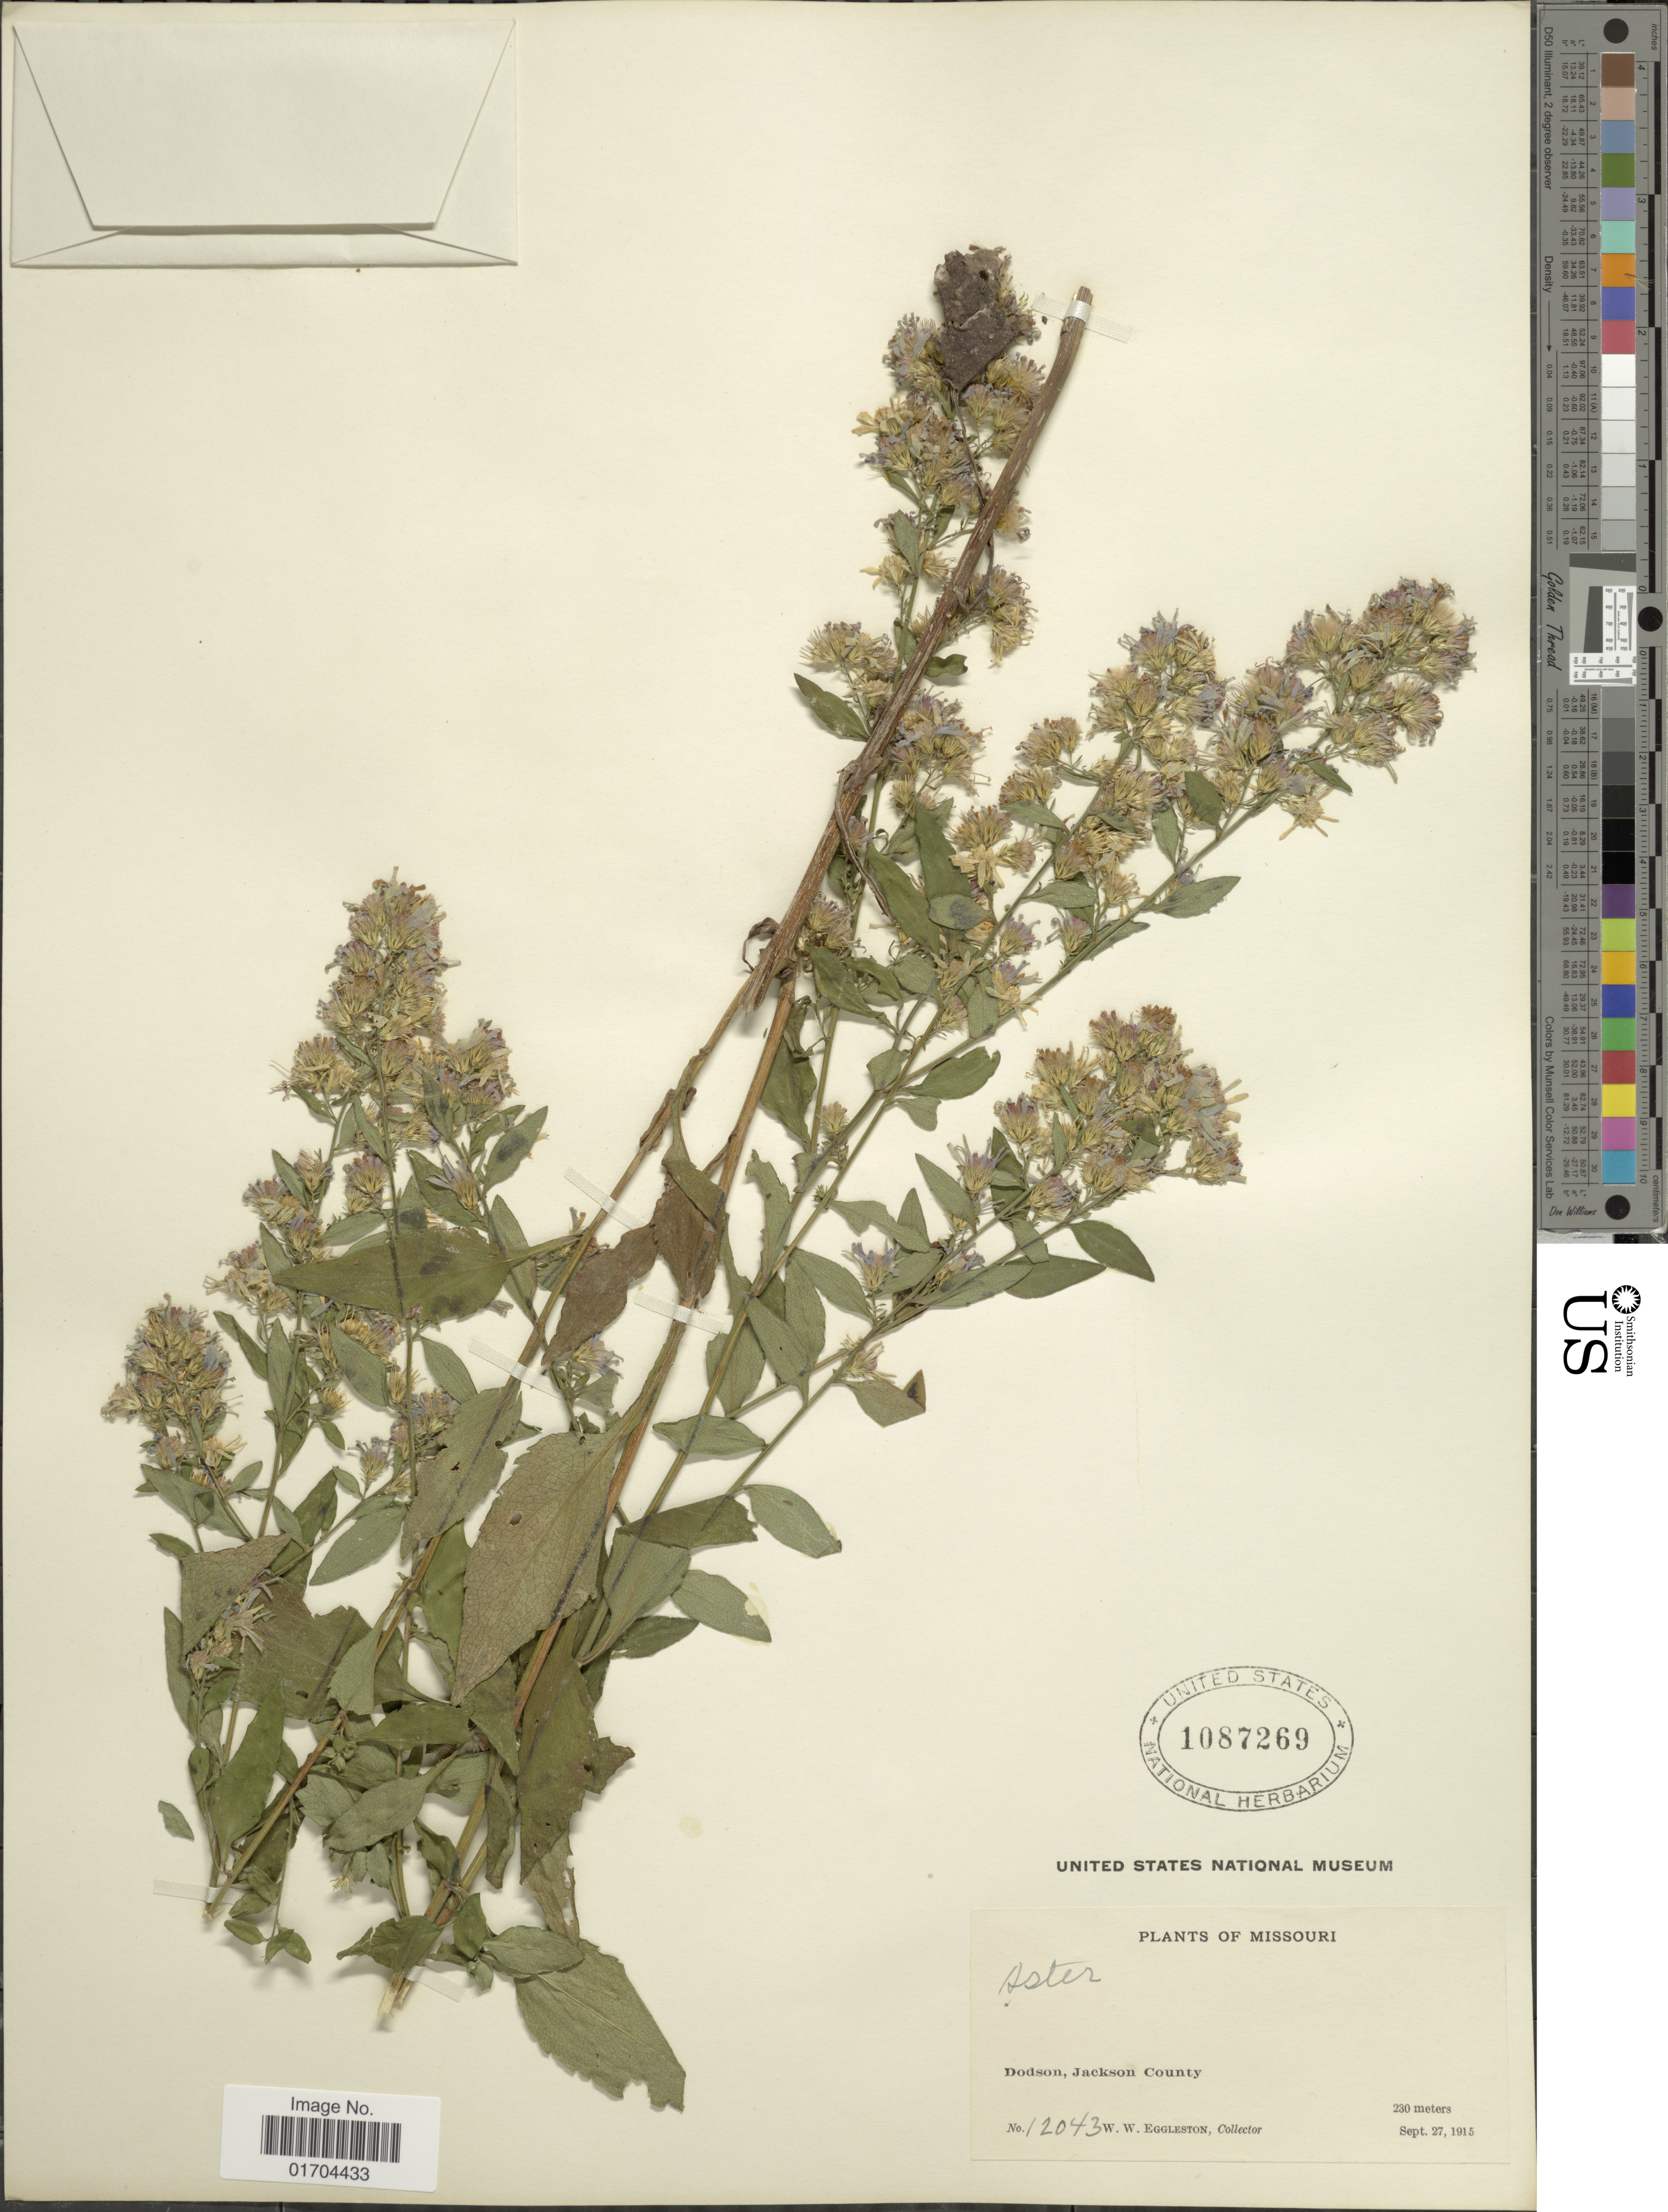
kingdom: Plantae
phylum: Tracheophyta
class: Magnoliopsida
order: Asterales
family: Asteraceae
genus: Symphyotrichum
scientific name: Symphyotrichum sp.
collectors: W. W. Eggleston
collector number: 12043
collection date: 1915-09-27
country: United States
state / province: Missouri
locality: Dodson, Jackson County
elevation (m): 230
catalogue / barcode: US 1087269